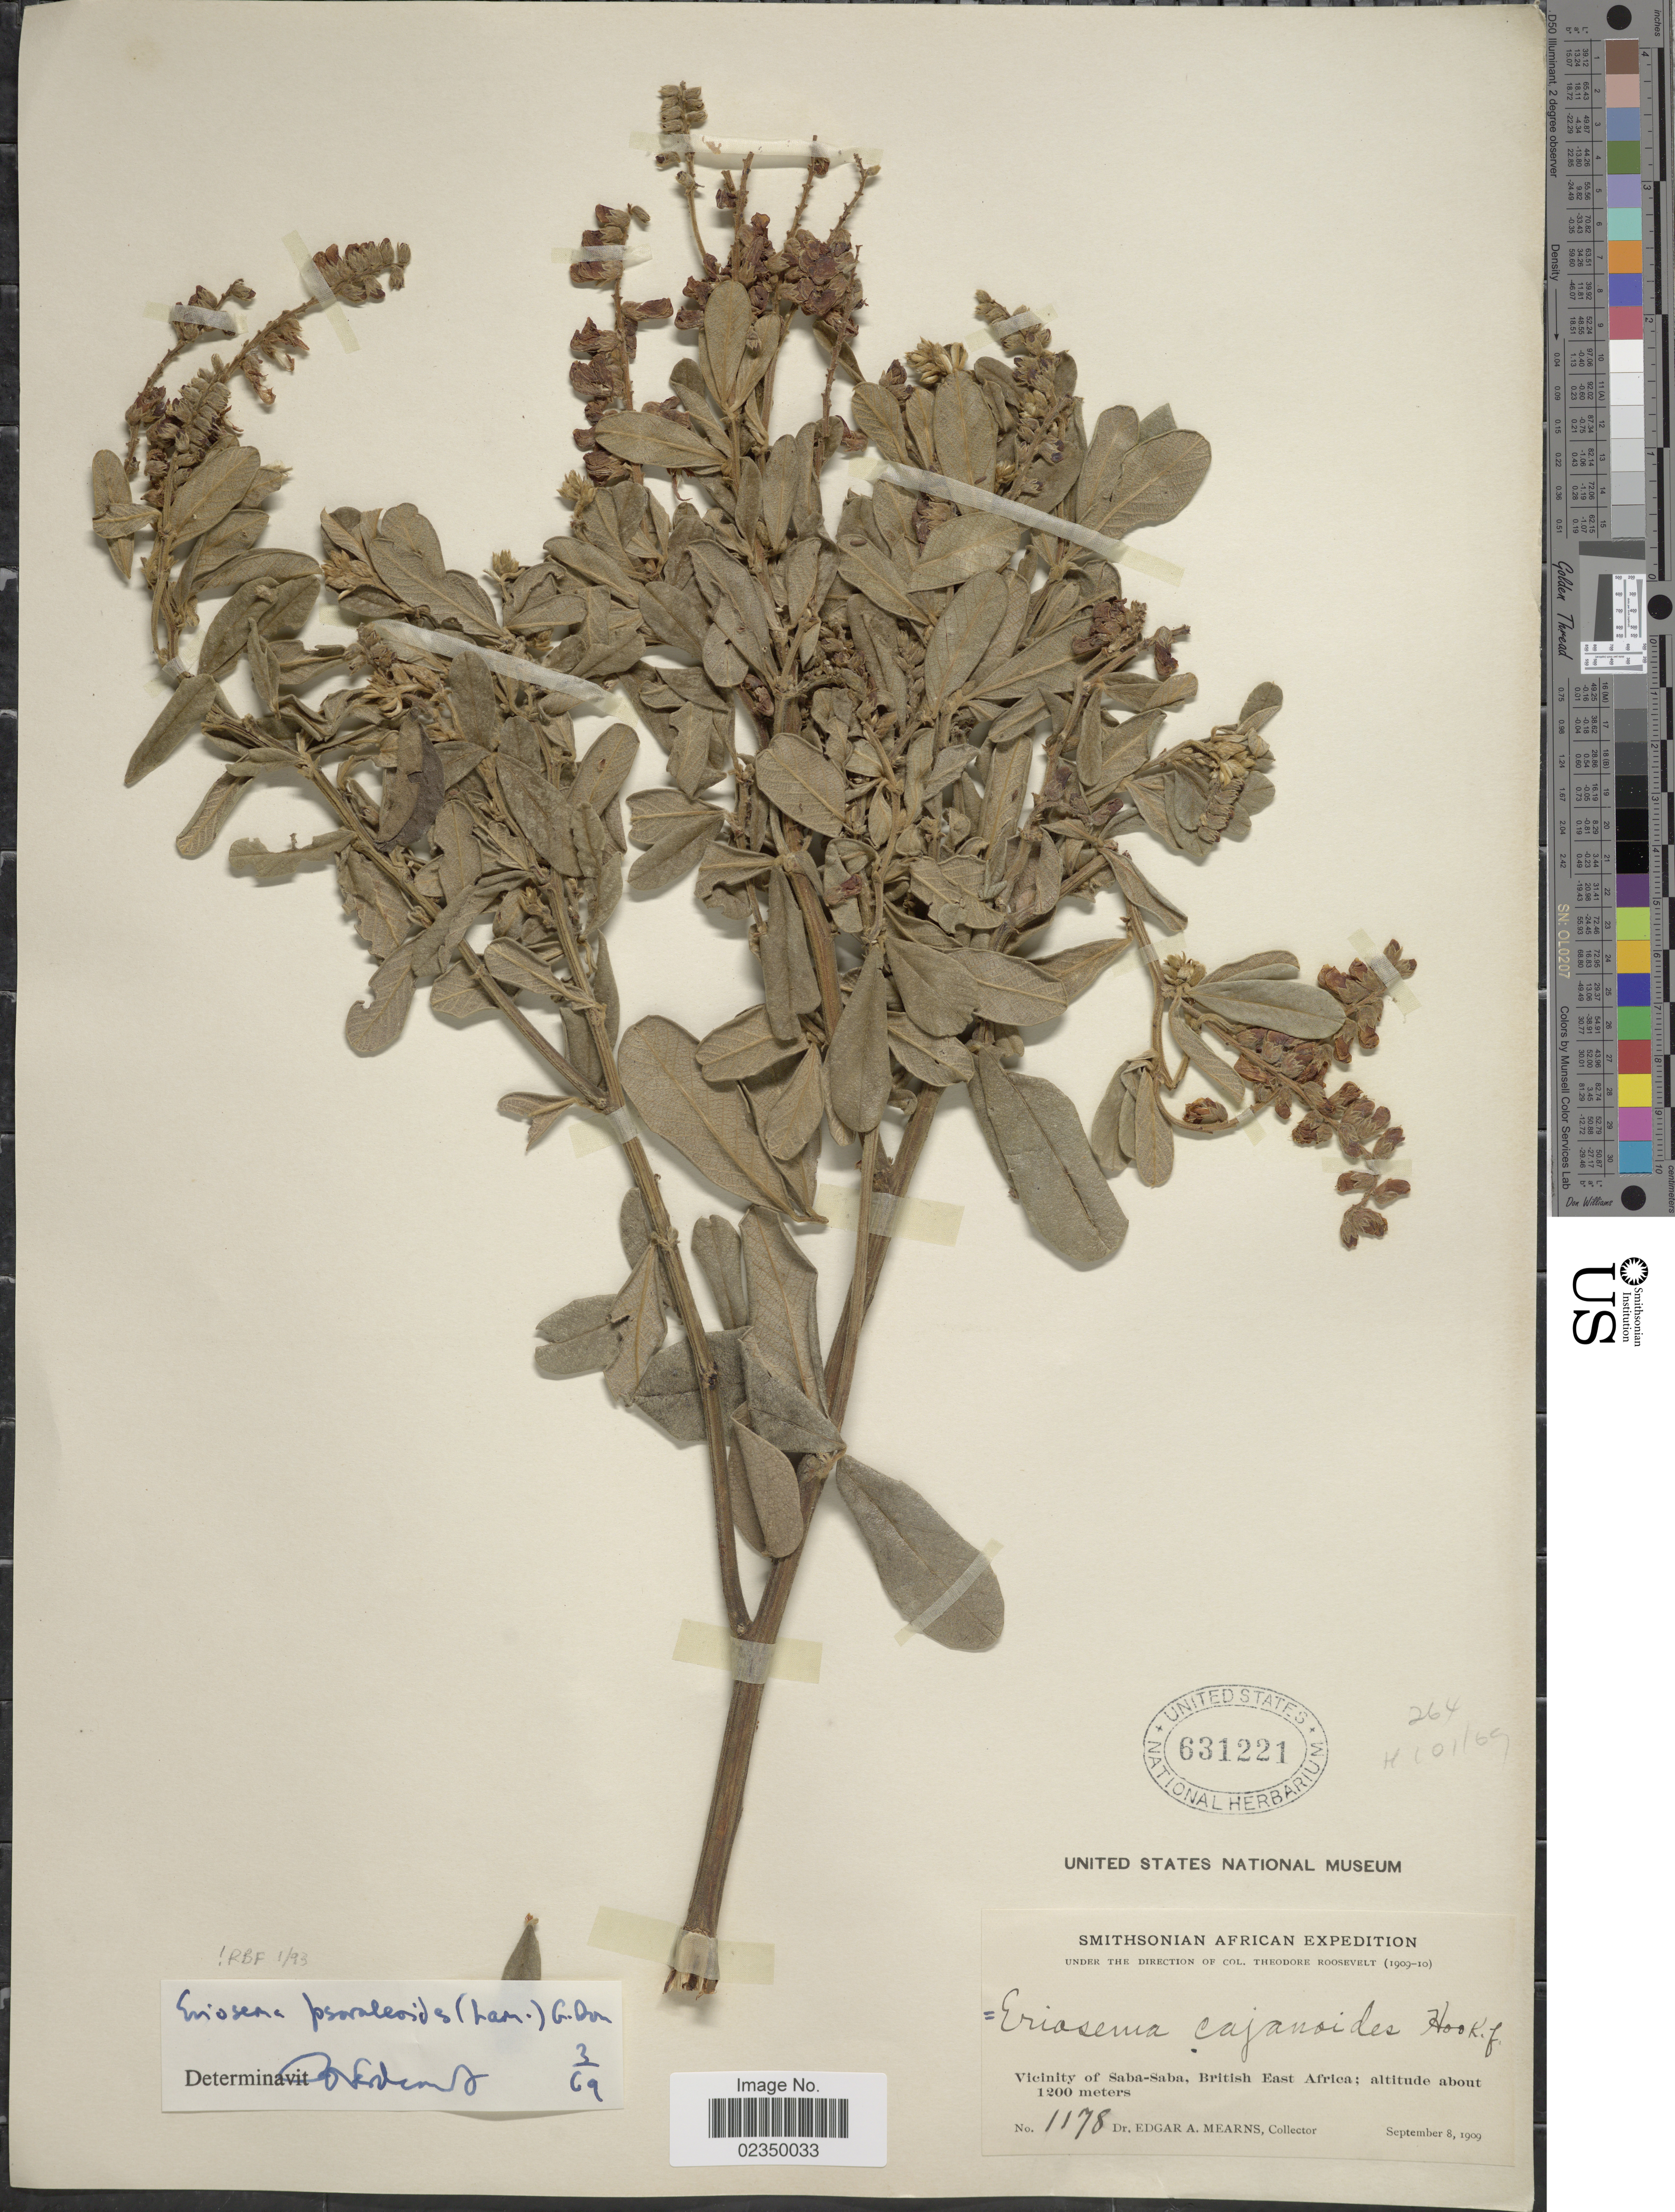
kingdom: Plantae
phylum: Tracheophyta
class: Magnoliopsida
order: Fabales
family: Fabaceae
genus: Eriosema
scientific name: Eriosema psoraloides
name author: (Lam.) G. Don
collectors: E. A. Mearns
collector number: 1178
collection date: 1909-09-08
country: Kenya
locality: Vicinity of Saba-Saba, British East Africa.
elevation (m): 1200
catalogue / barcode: US 631221